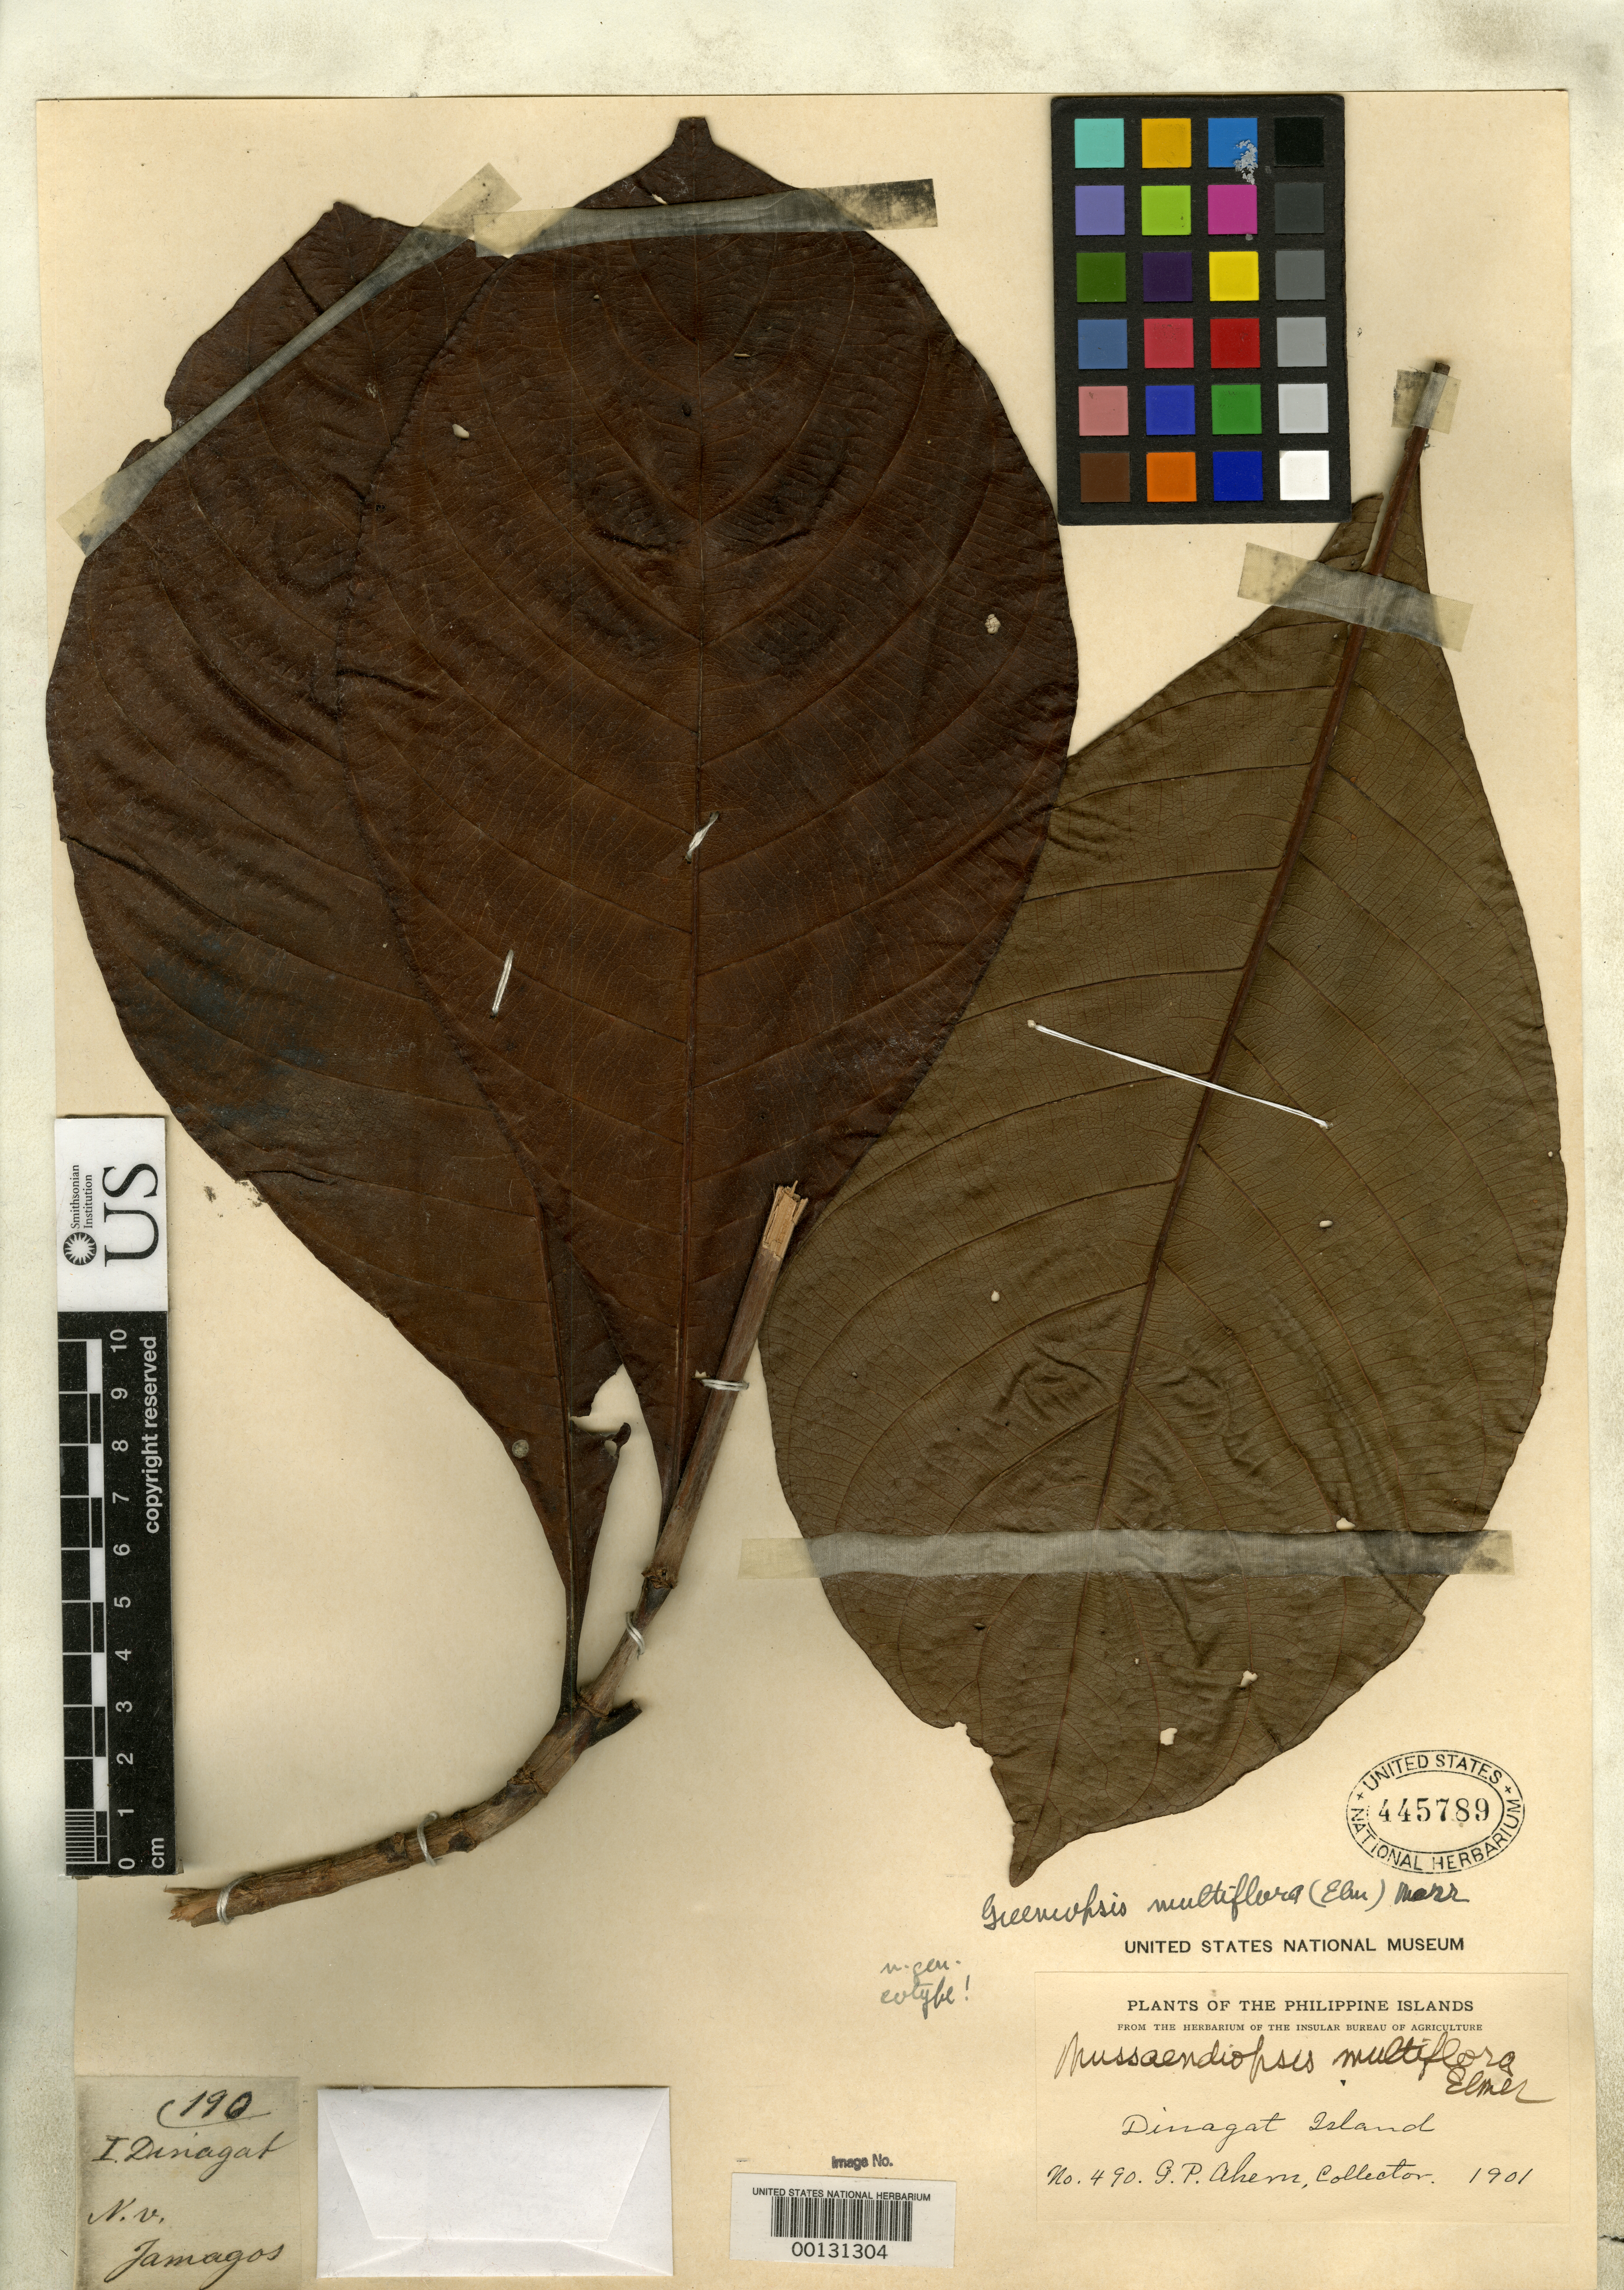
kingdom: Plantae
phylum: Tracheophyta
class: Magnoliopsida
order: Gentianales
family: Rubiaceae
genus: Mussaendopsis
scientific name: Mussaendopsis multiflora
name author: Elmer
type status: Isotype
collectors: G. Ahern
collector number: Bur. Sci. 490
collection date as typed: May 1901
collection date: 1901-05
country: Philippines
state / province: Caraga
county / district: Surigao del Norte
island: Dinagat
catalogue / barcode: US 445789